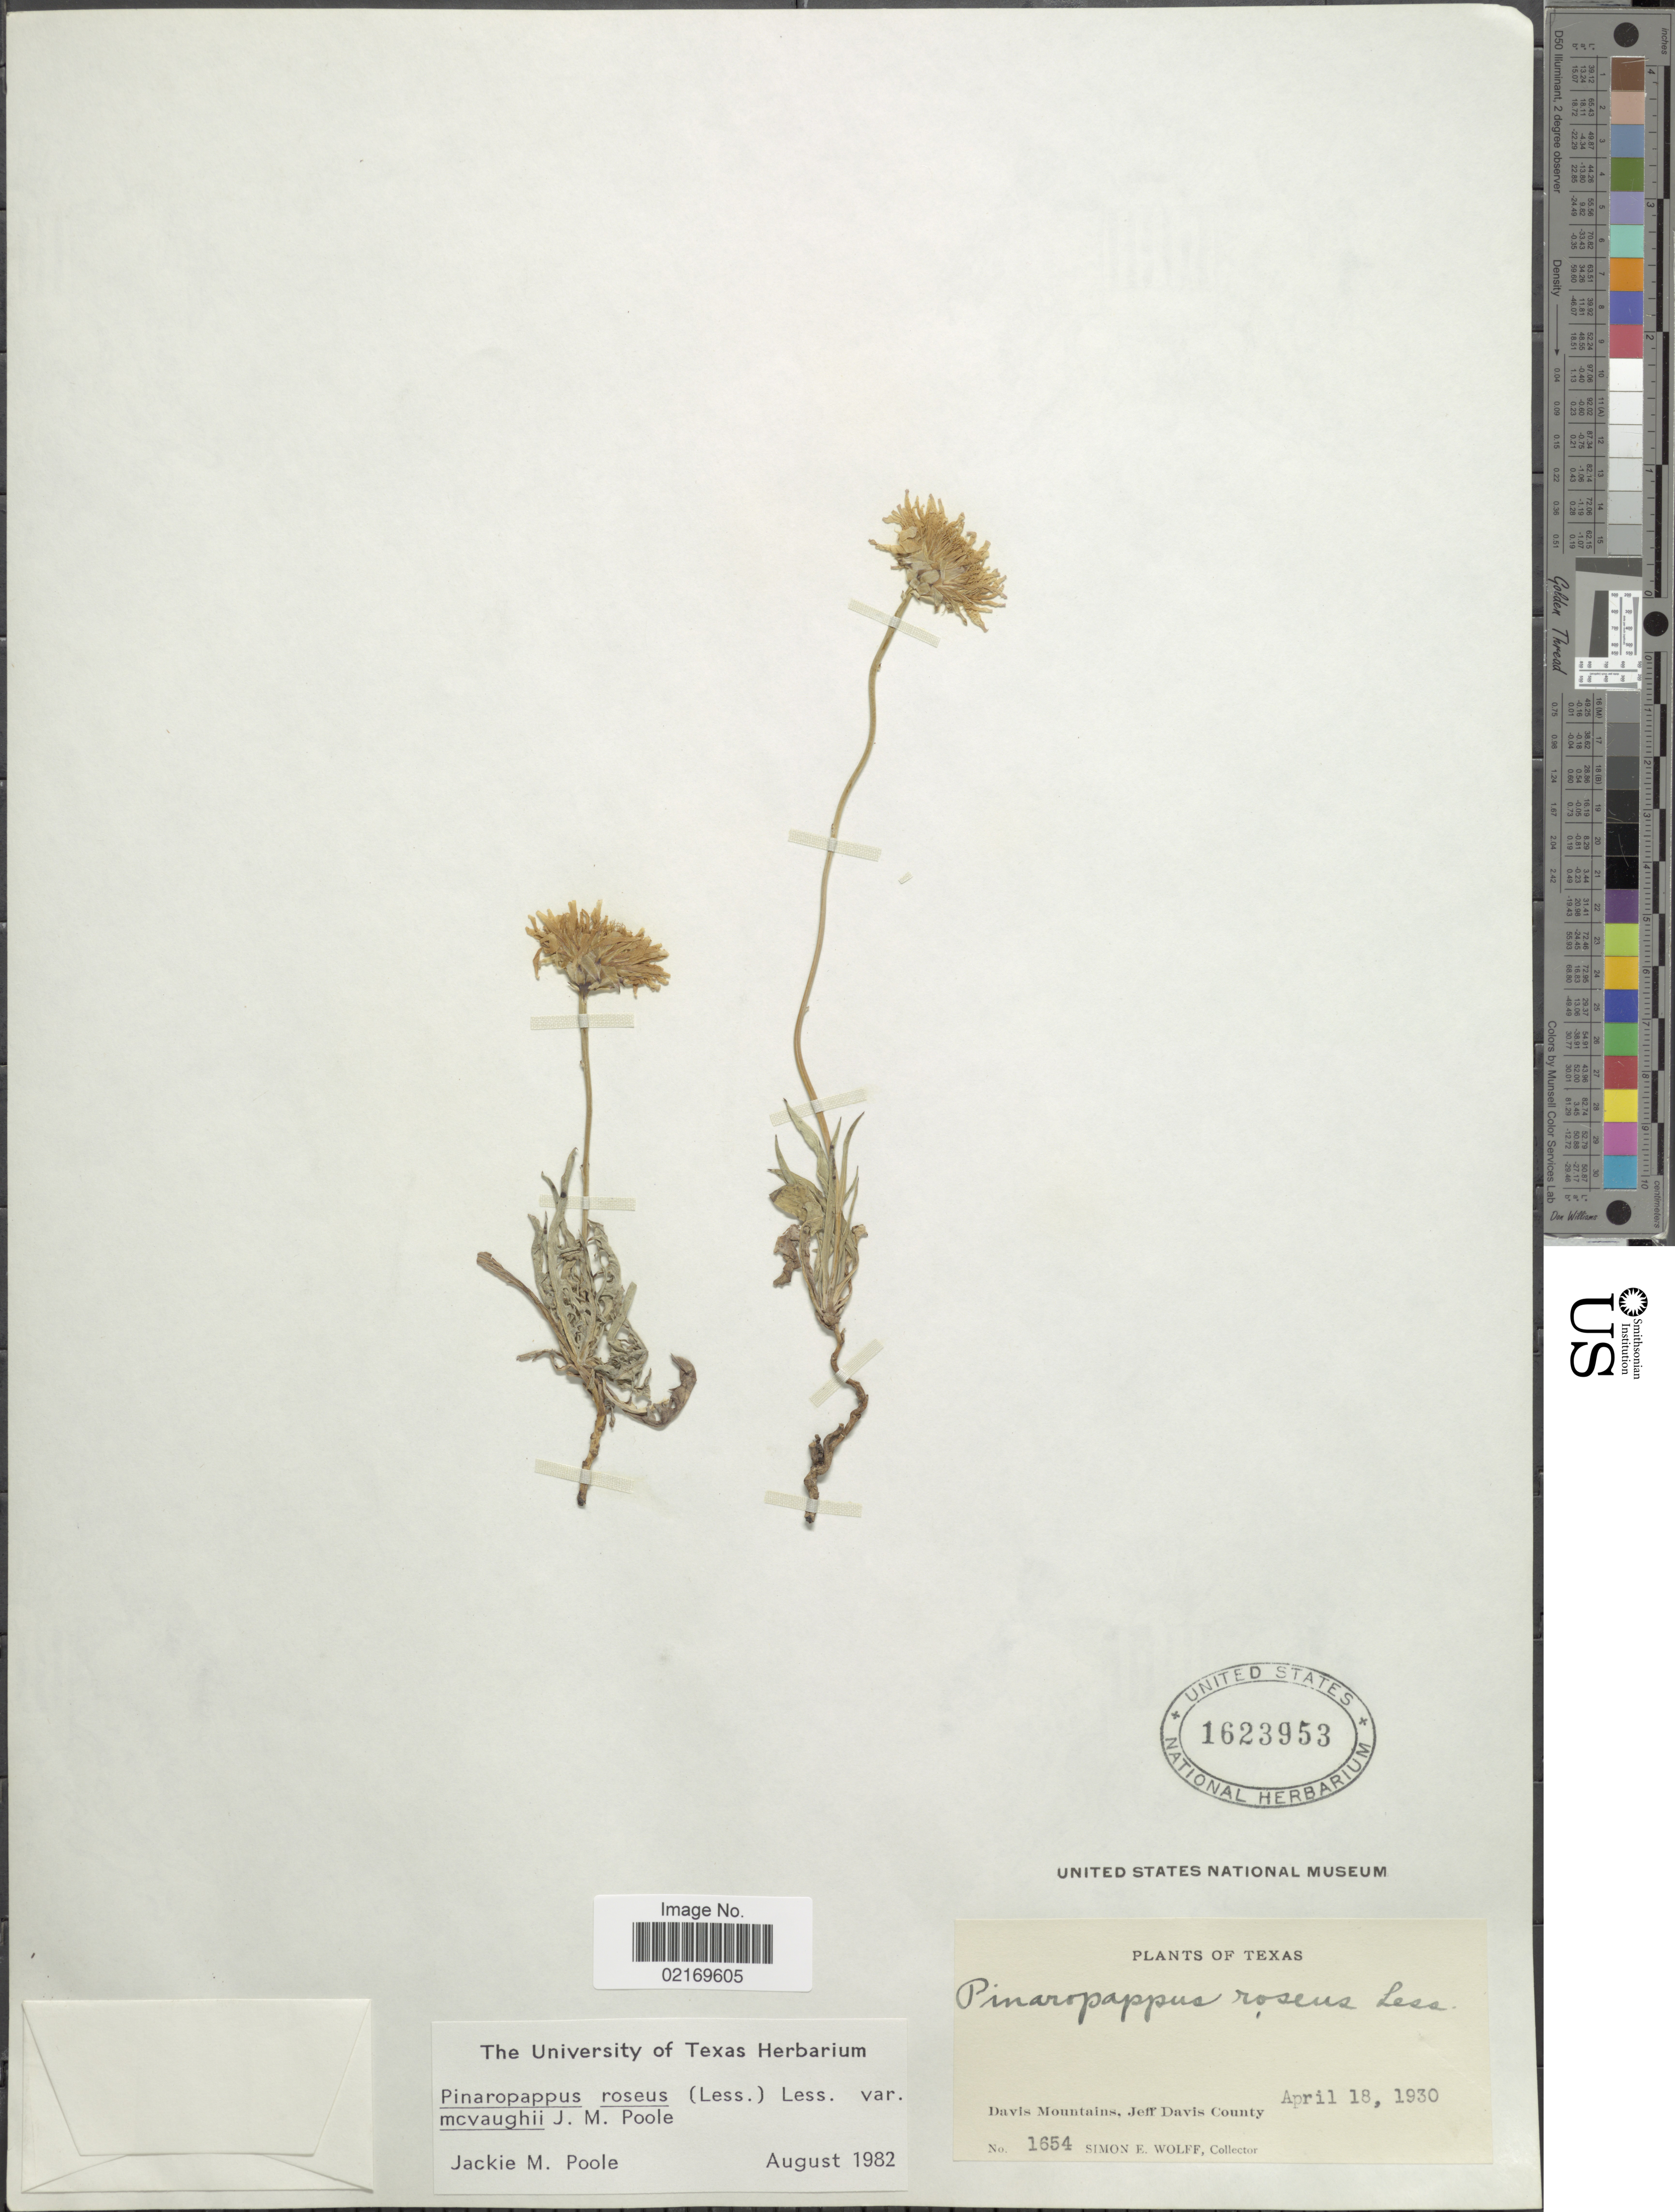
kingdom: Plantae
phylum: Tracheophyta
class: Magnoliopsida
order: Asterales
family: Asteraceae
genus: Pinaropappus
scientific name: Pinaropappus roseus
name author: Less.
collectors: S. E. Wolff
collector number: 1654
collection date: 1930-04-18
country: United States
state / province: Texas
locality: Davis Mountains, Jeff Davis County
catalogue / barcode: US 1623953